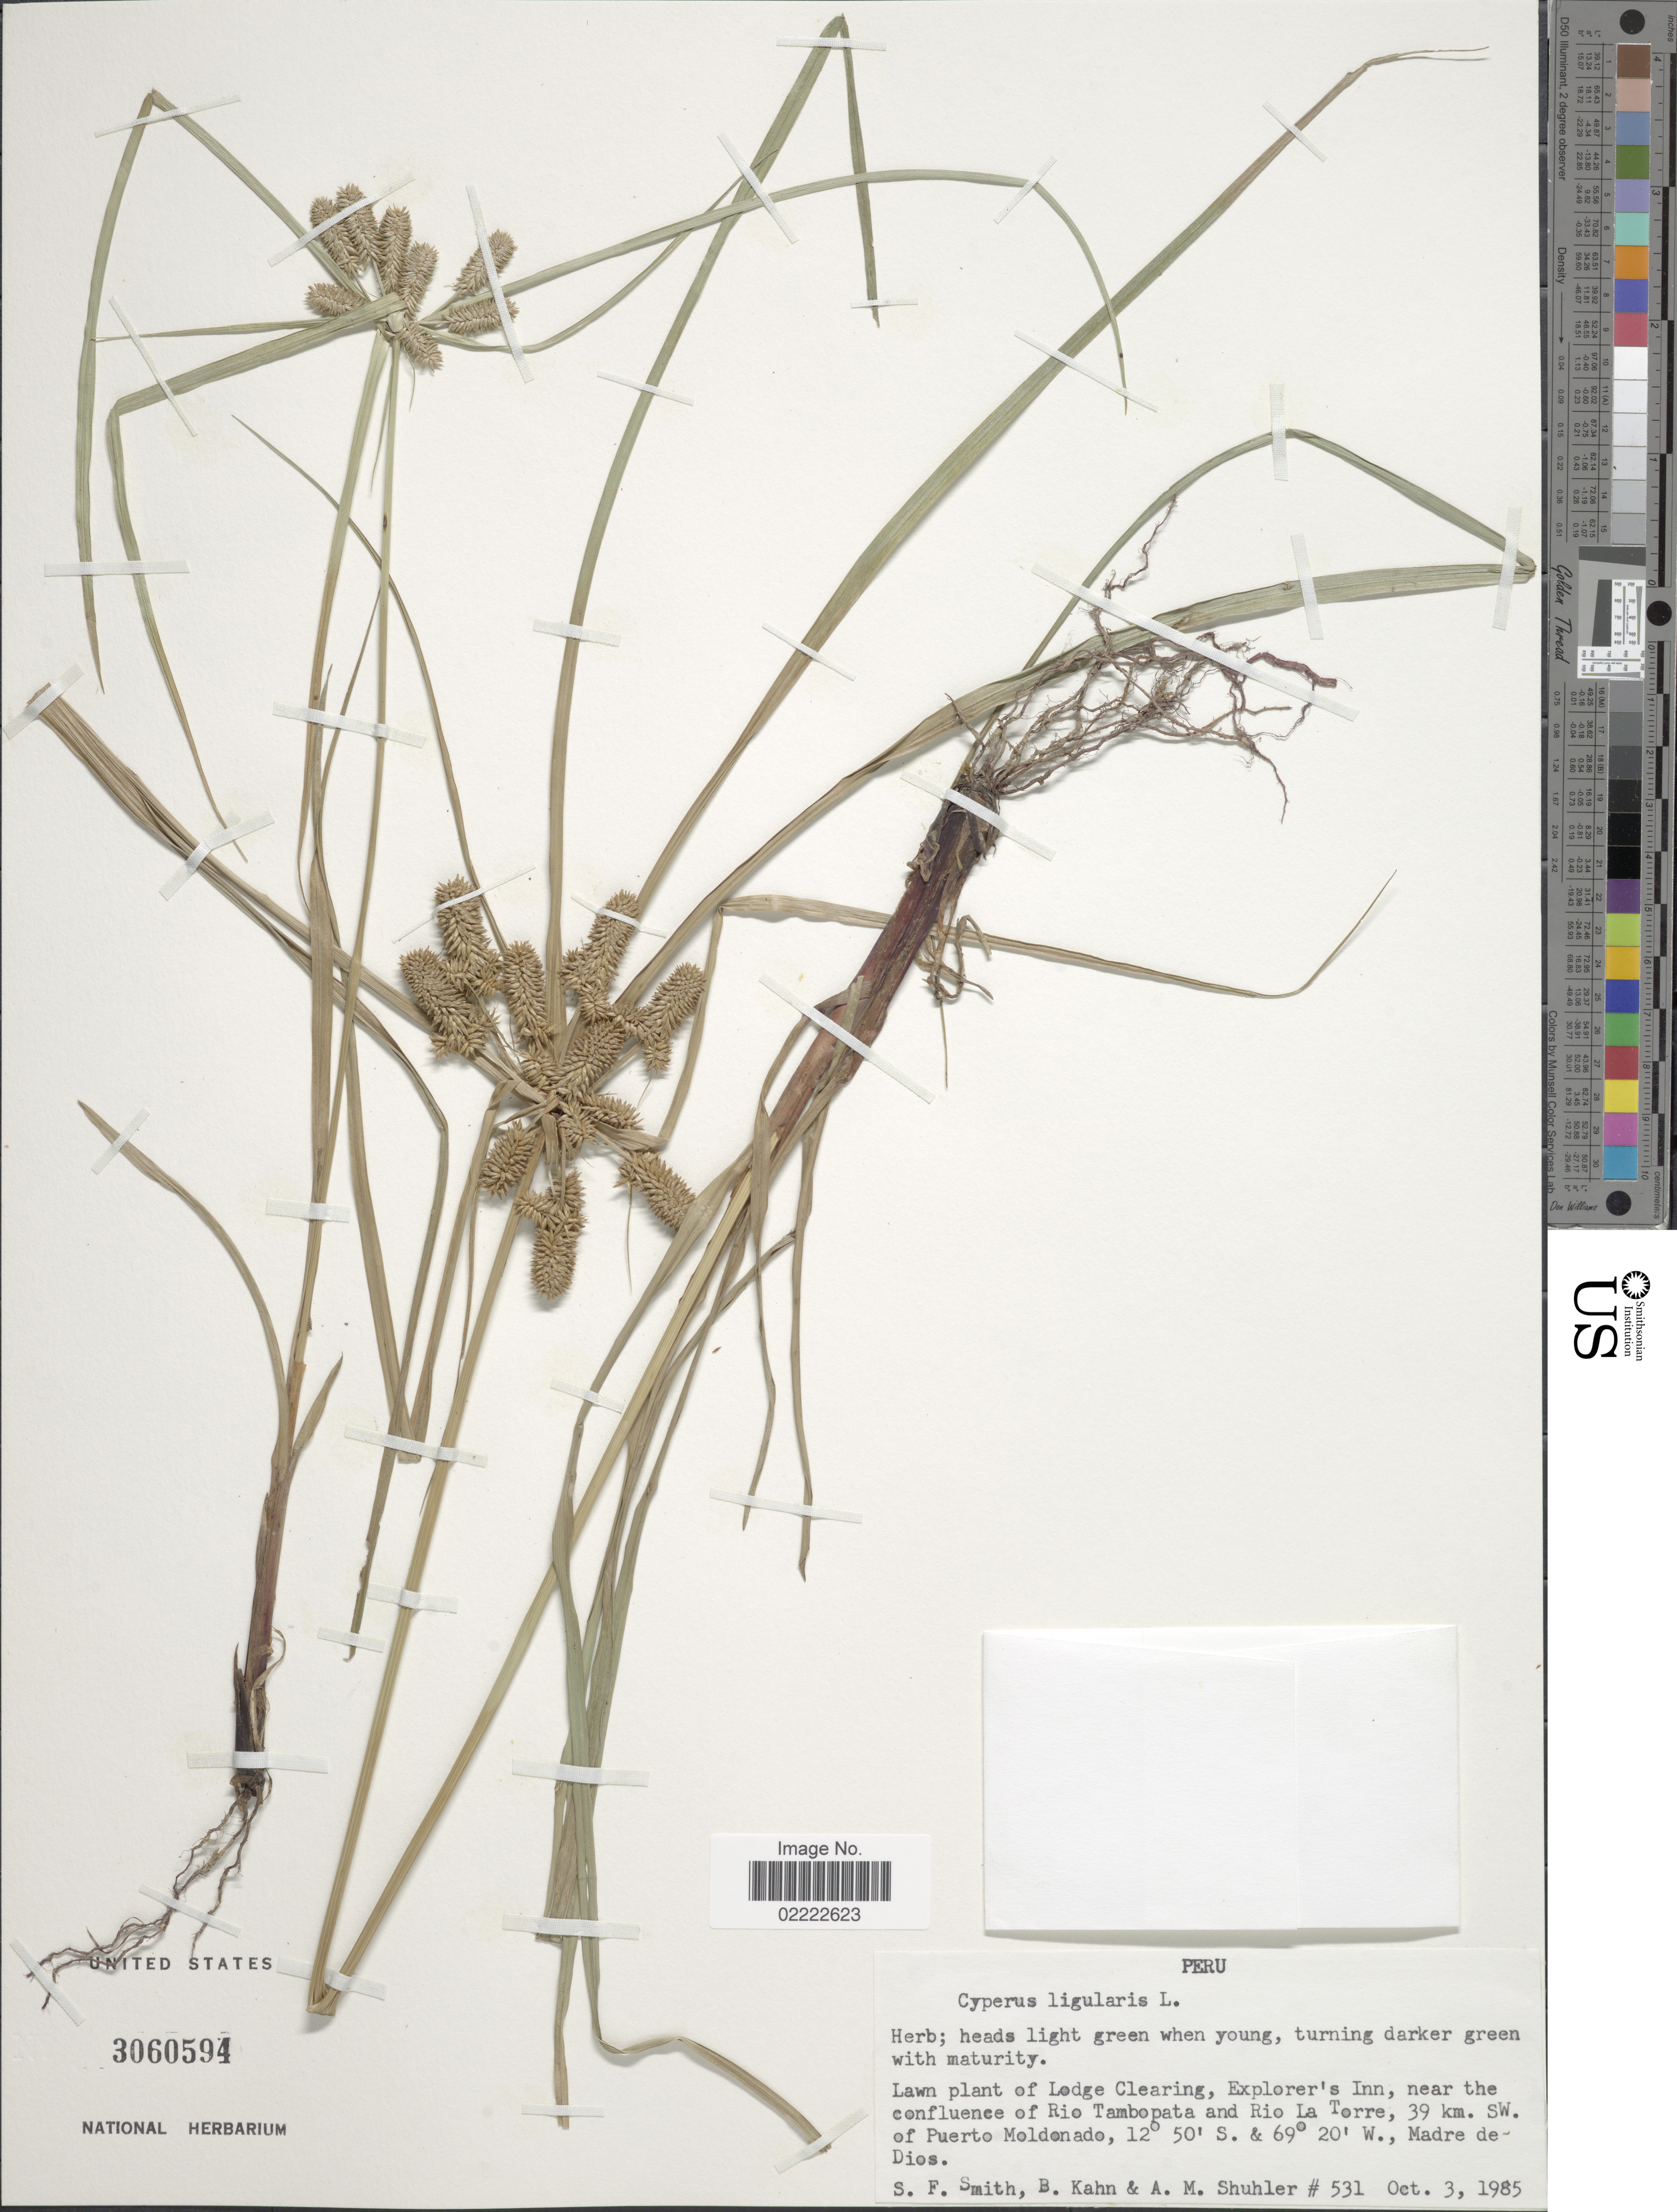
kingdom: Plantae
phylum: Tracheophyta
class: Liliopsida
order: Poales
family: Cyperaceae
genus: Cyperus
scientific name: Cyperus ligularis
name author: L.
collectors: S.F. Smith, B. Kahn & A. Shuhler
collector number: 531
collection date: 1985-10-03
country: Peru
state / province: Madre de Dios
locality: Of Lodge Clearing, Explorer's Inn, near the confluence of Rio Tambopata and Rio La Torre, 39 km. SW. of Puerto Moldonado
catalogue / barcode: US 3060594